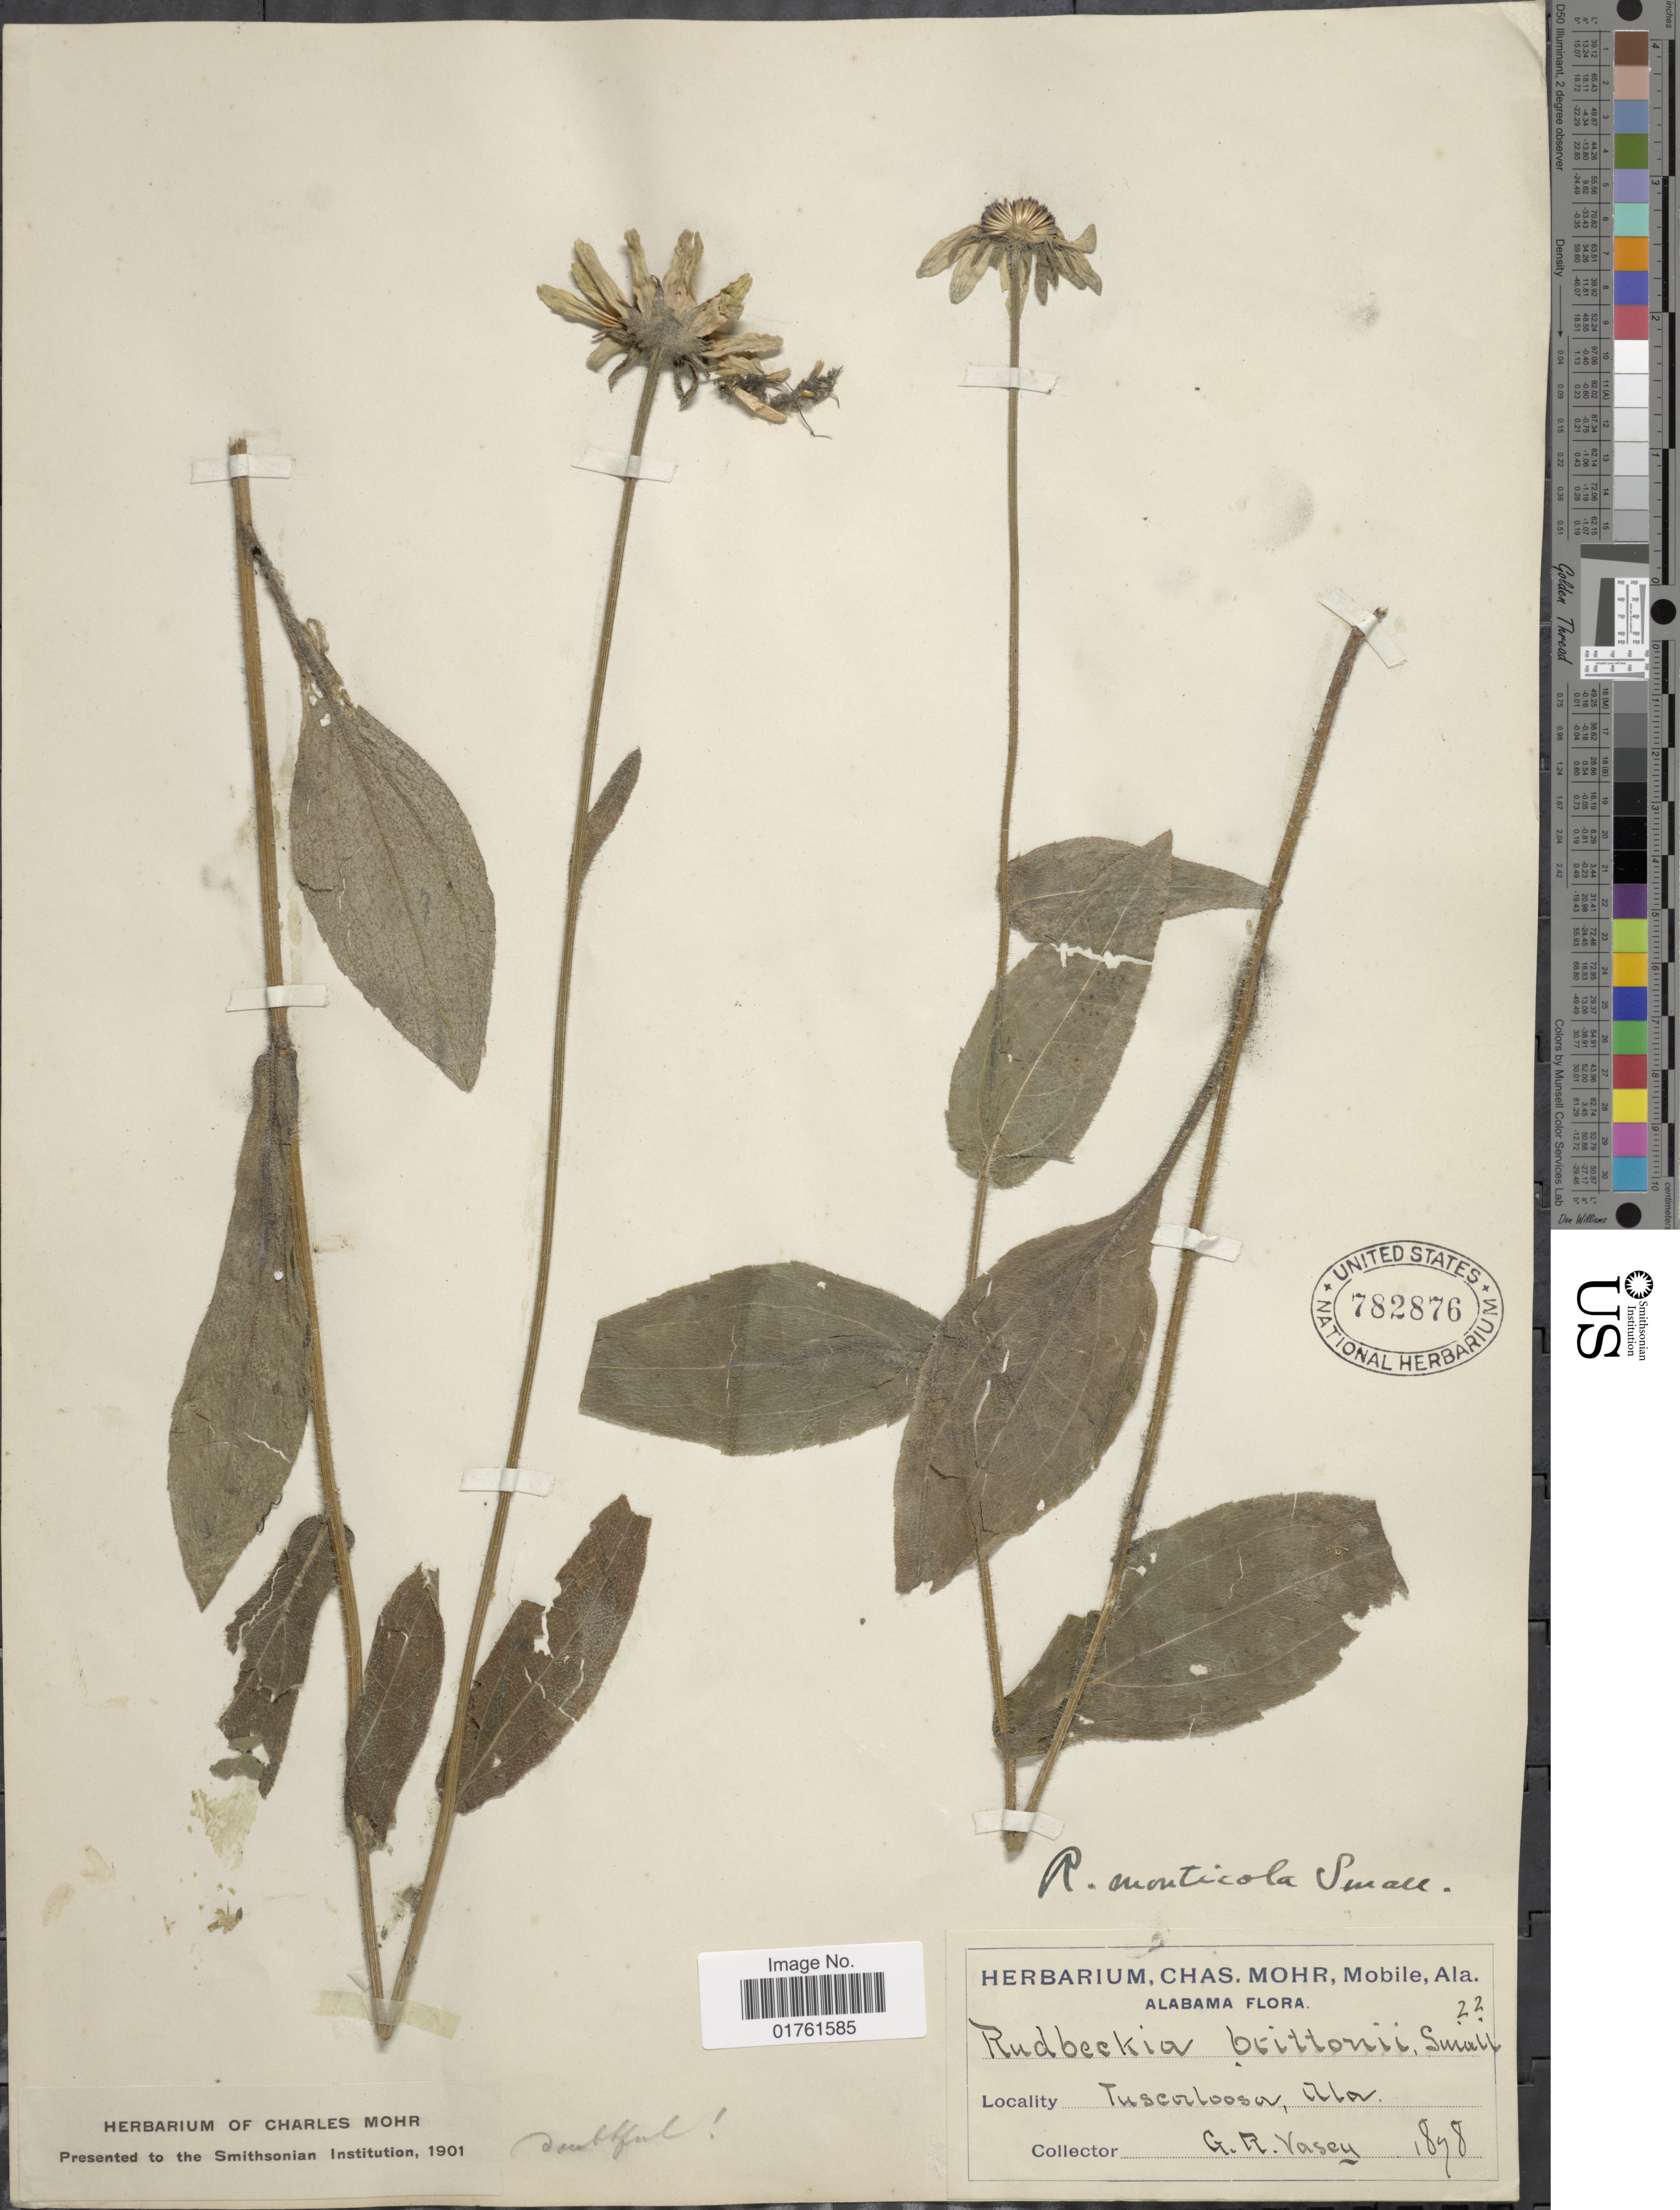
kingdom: Plantae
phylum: Tracheophyta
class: Magnoliopsida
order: Asterales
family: Asteraceae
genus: Rudbeckia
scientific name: Rudbeckia monticola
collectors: G. R. Vasey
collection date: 1898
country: United States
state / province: Alabama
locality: Tuscaloosa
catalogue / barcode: US 782876